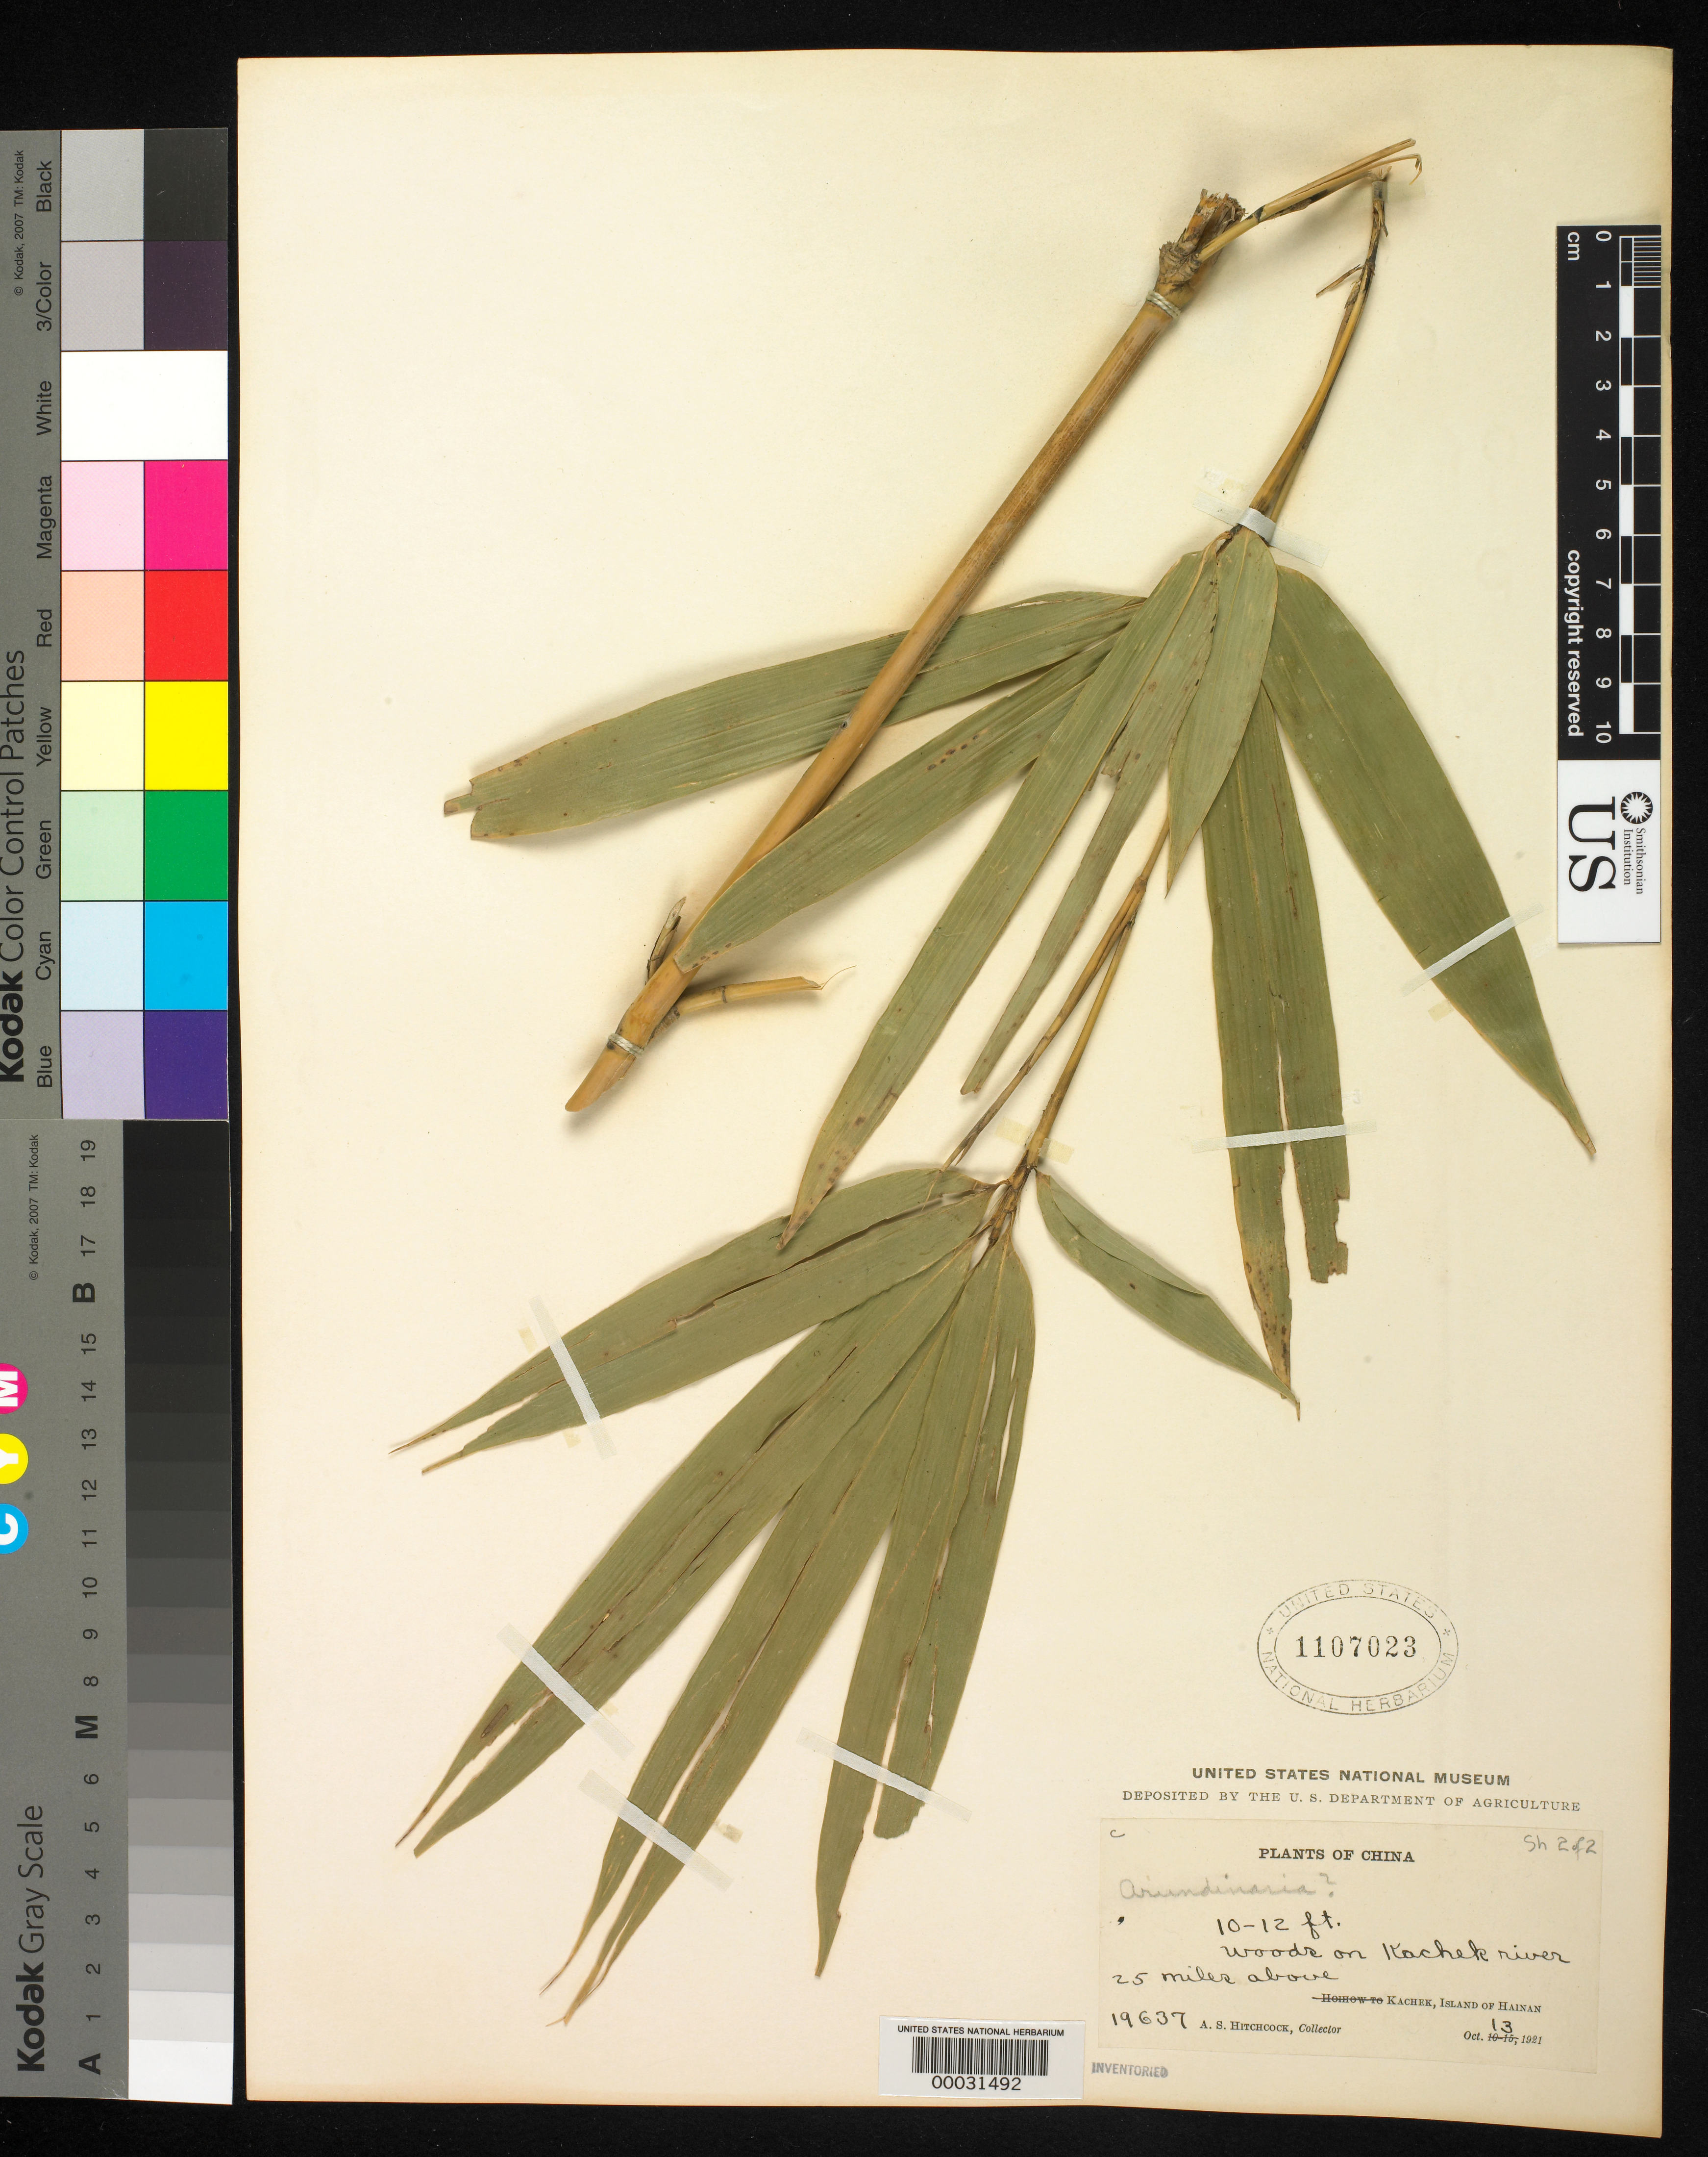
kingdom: Plantae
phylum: Tracheophyta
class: Liliopsida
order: Poales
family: Poaceae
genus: Arundinaria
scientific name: Arundinaria sp.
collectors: A. S. Hitchcock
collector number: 19637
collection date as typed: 13 Oct 1921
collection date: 1921-10-13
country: China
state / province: Hainan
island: Hainan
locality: Kachek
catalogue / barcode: US 1107023